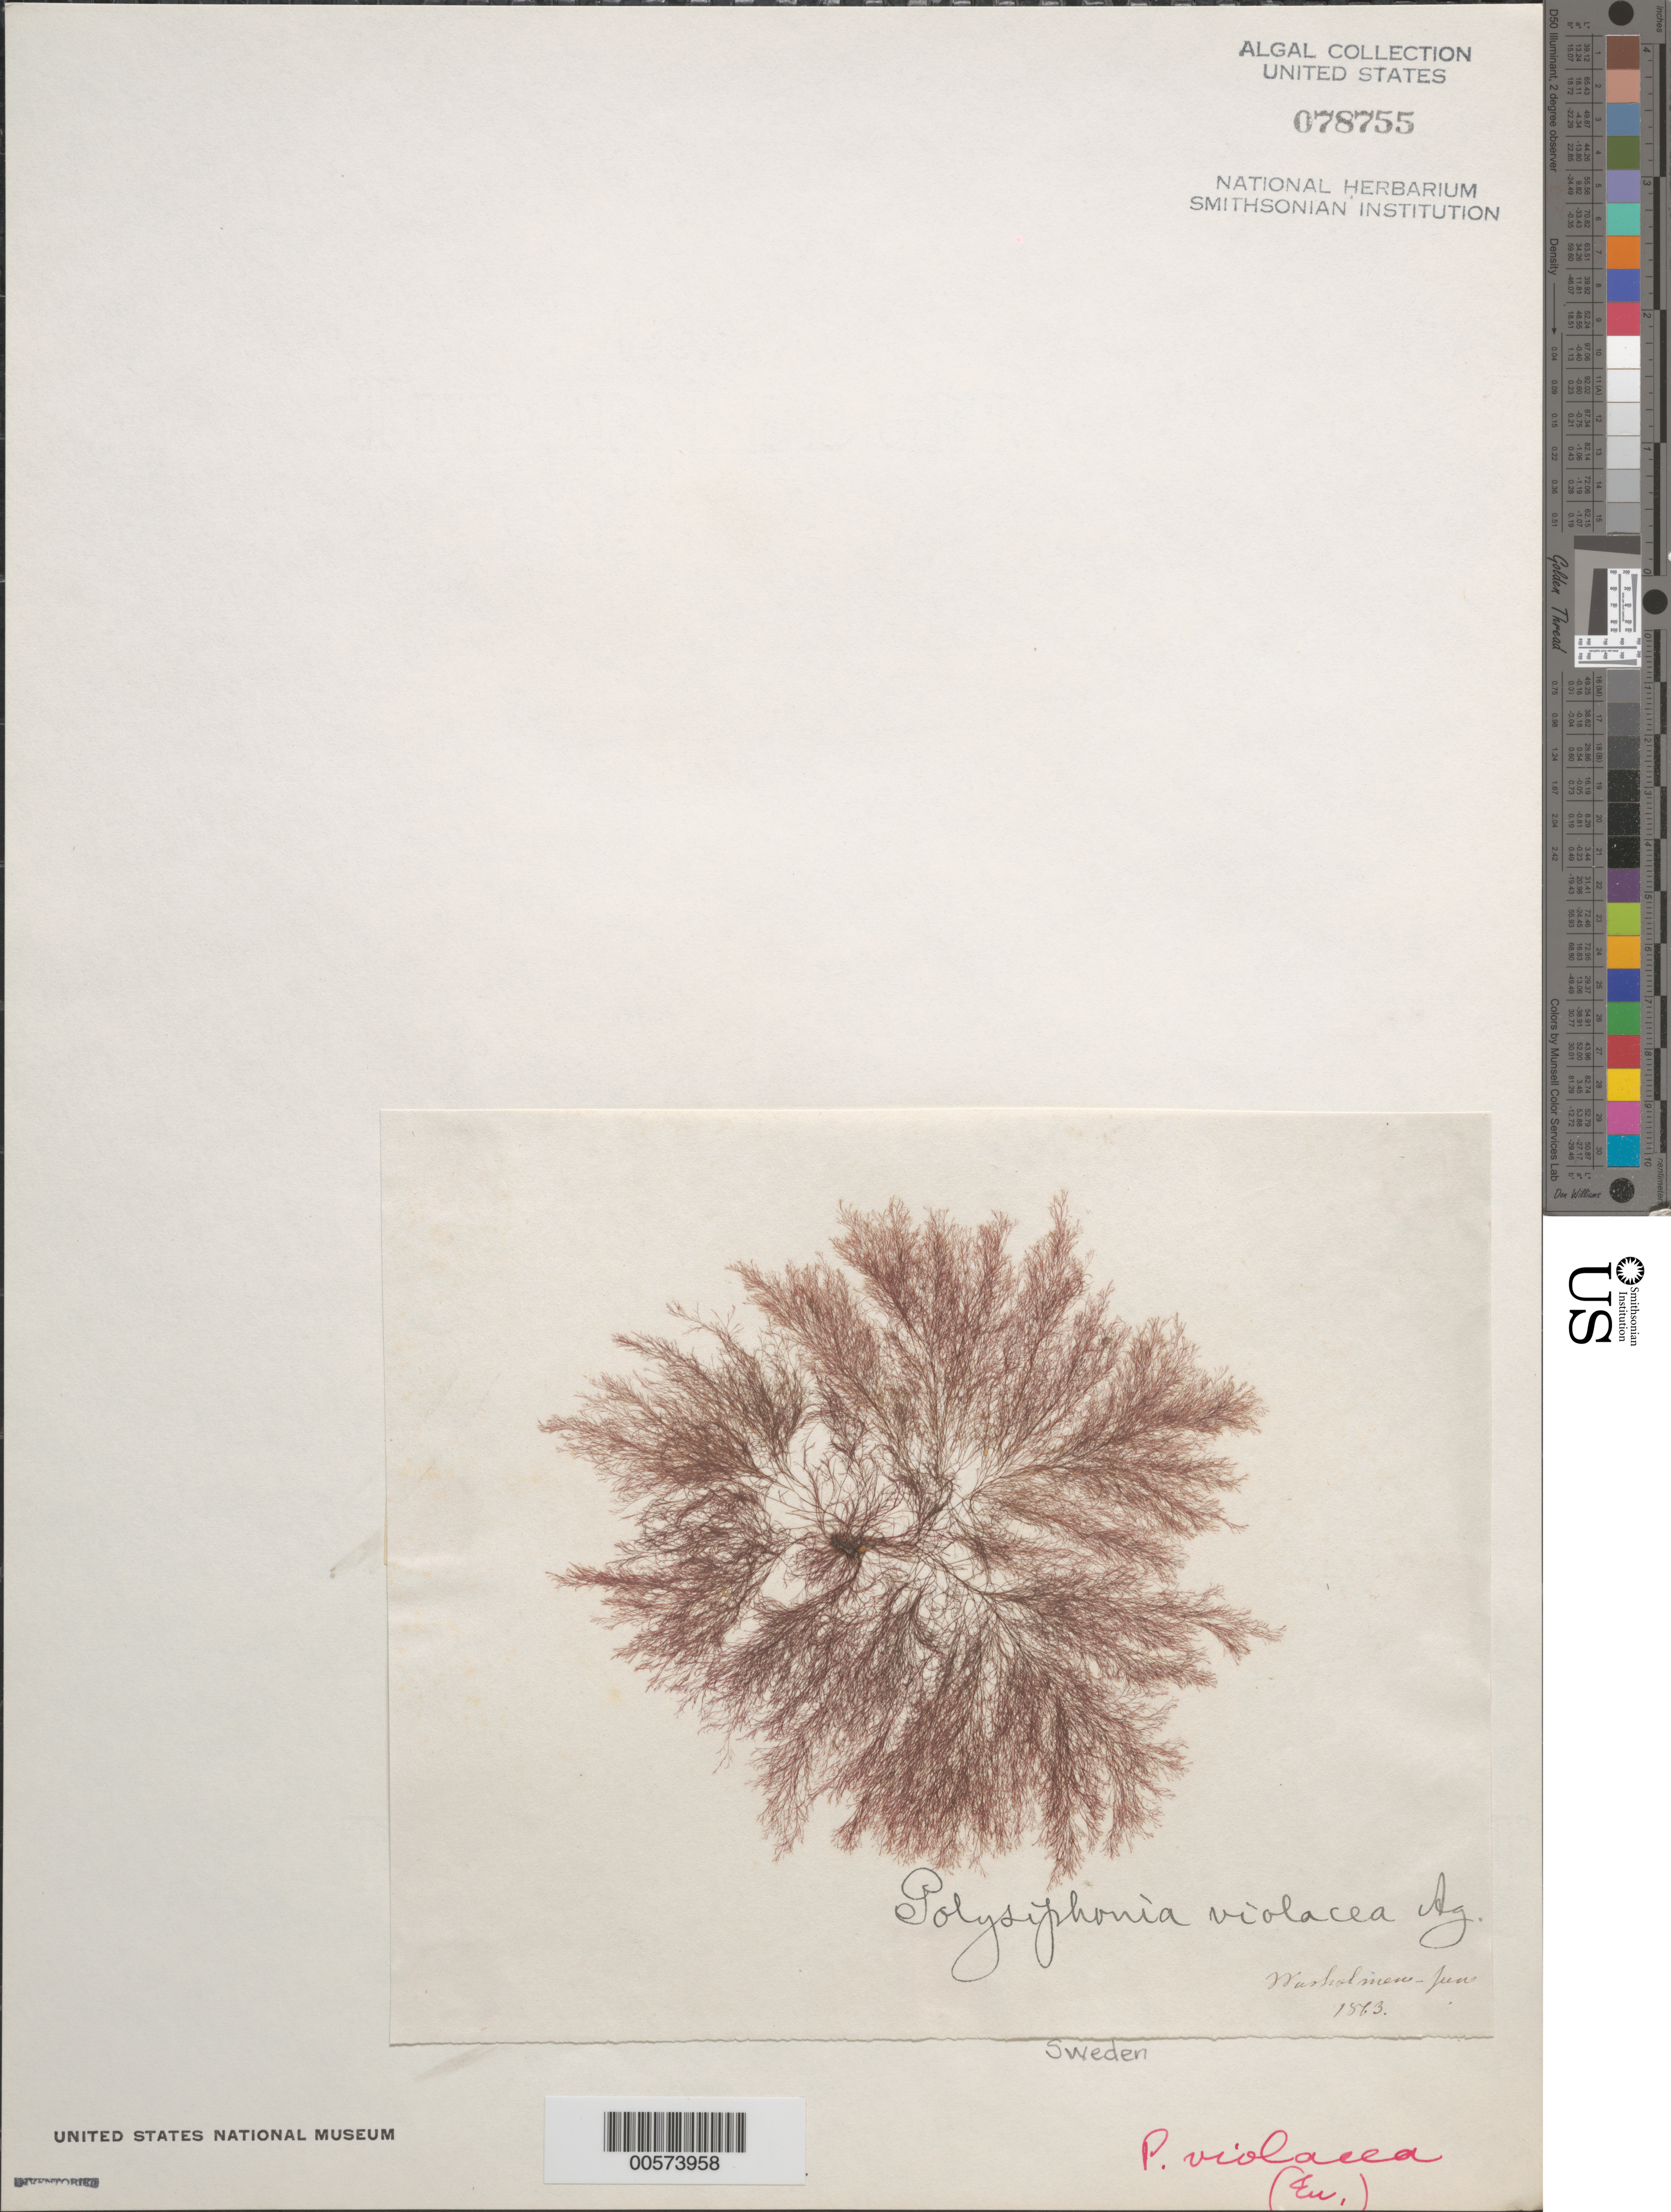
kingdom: Plantae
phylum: Rhodophyta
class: Florideophyceae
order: Ceramiales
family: Rhodomelaceae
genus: Vertebrata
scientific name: Vertebrata fucoides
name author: (Hudson) Kuntze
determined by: Algae name updating Project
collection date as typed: Jun 1863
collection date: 1863-06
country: Sweden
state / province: Kalmar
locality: Varholm (warholmen)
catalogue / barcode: US 78755